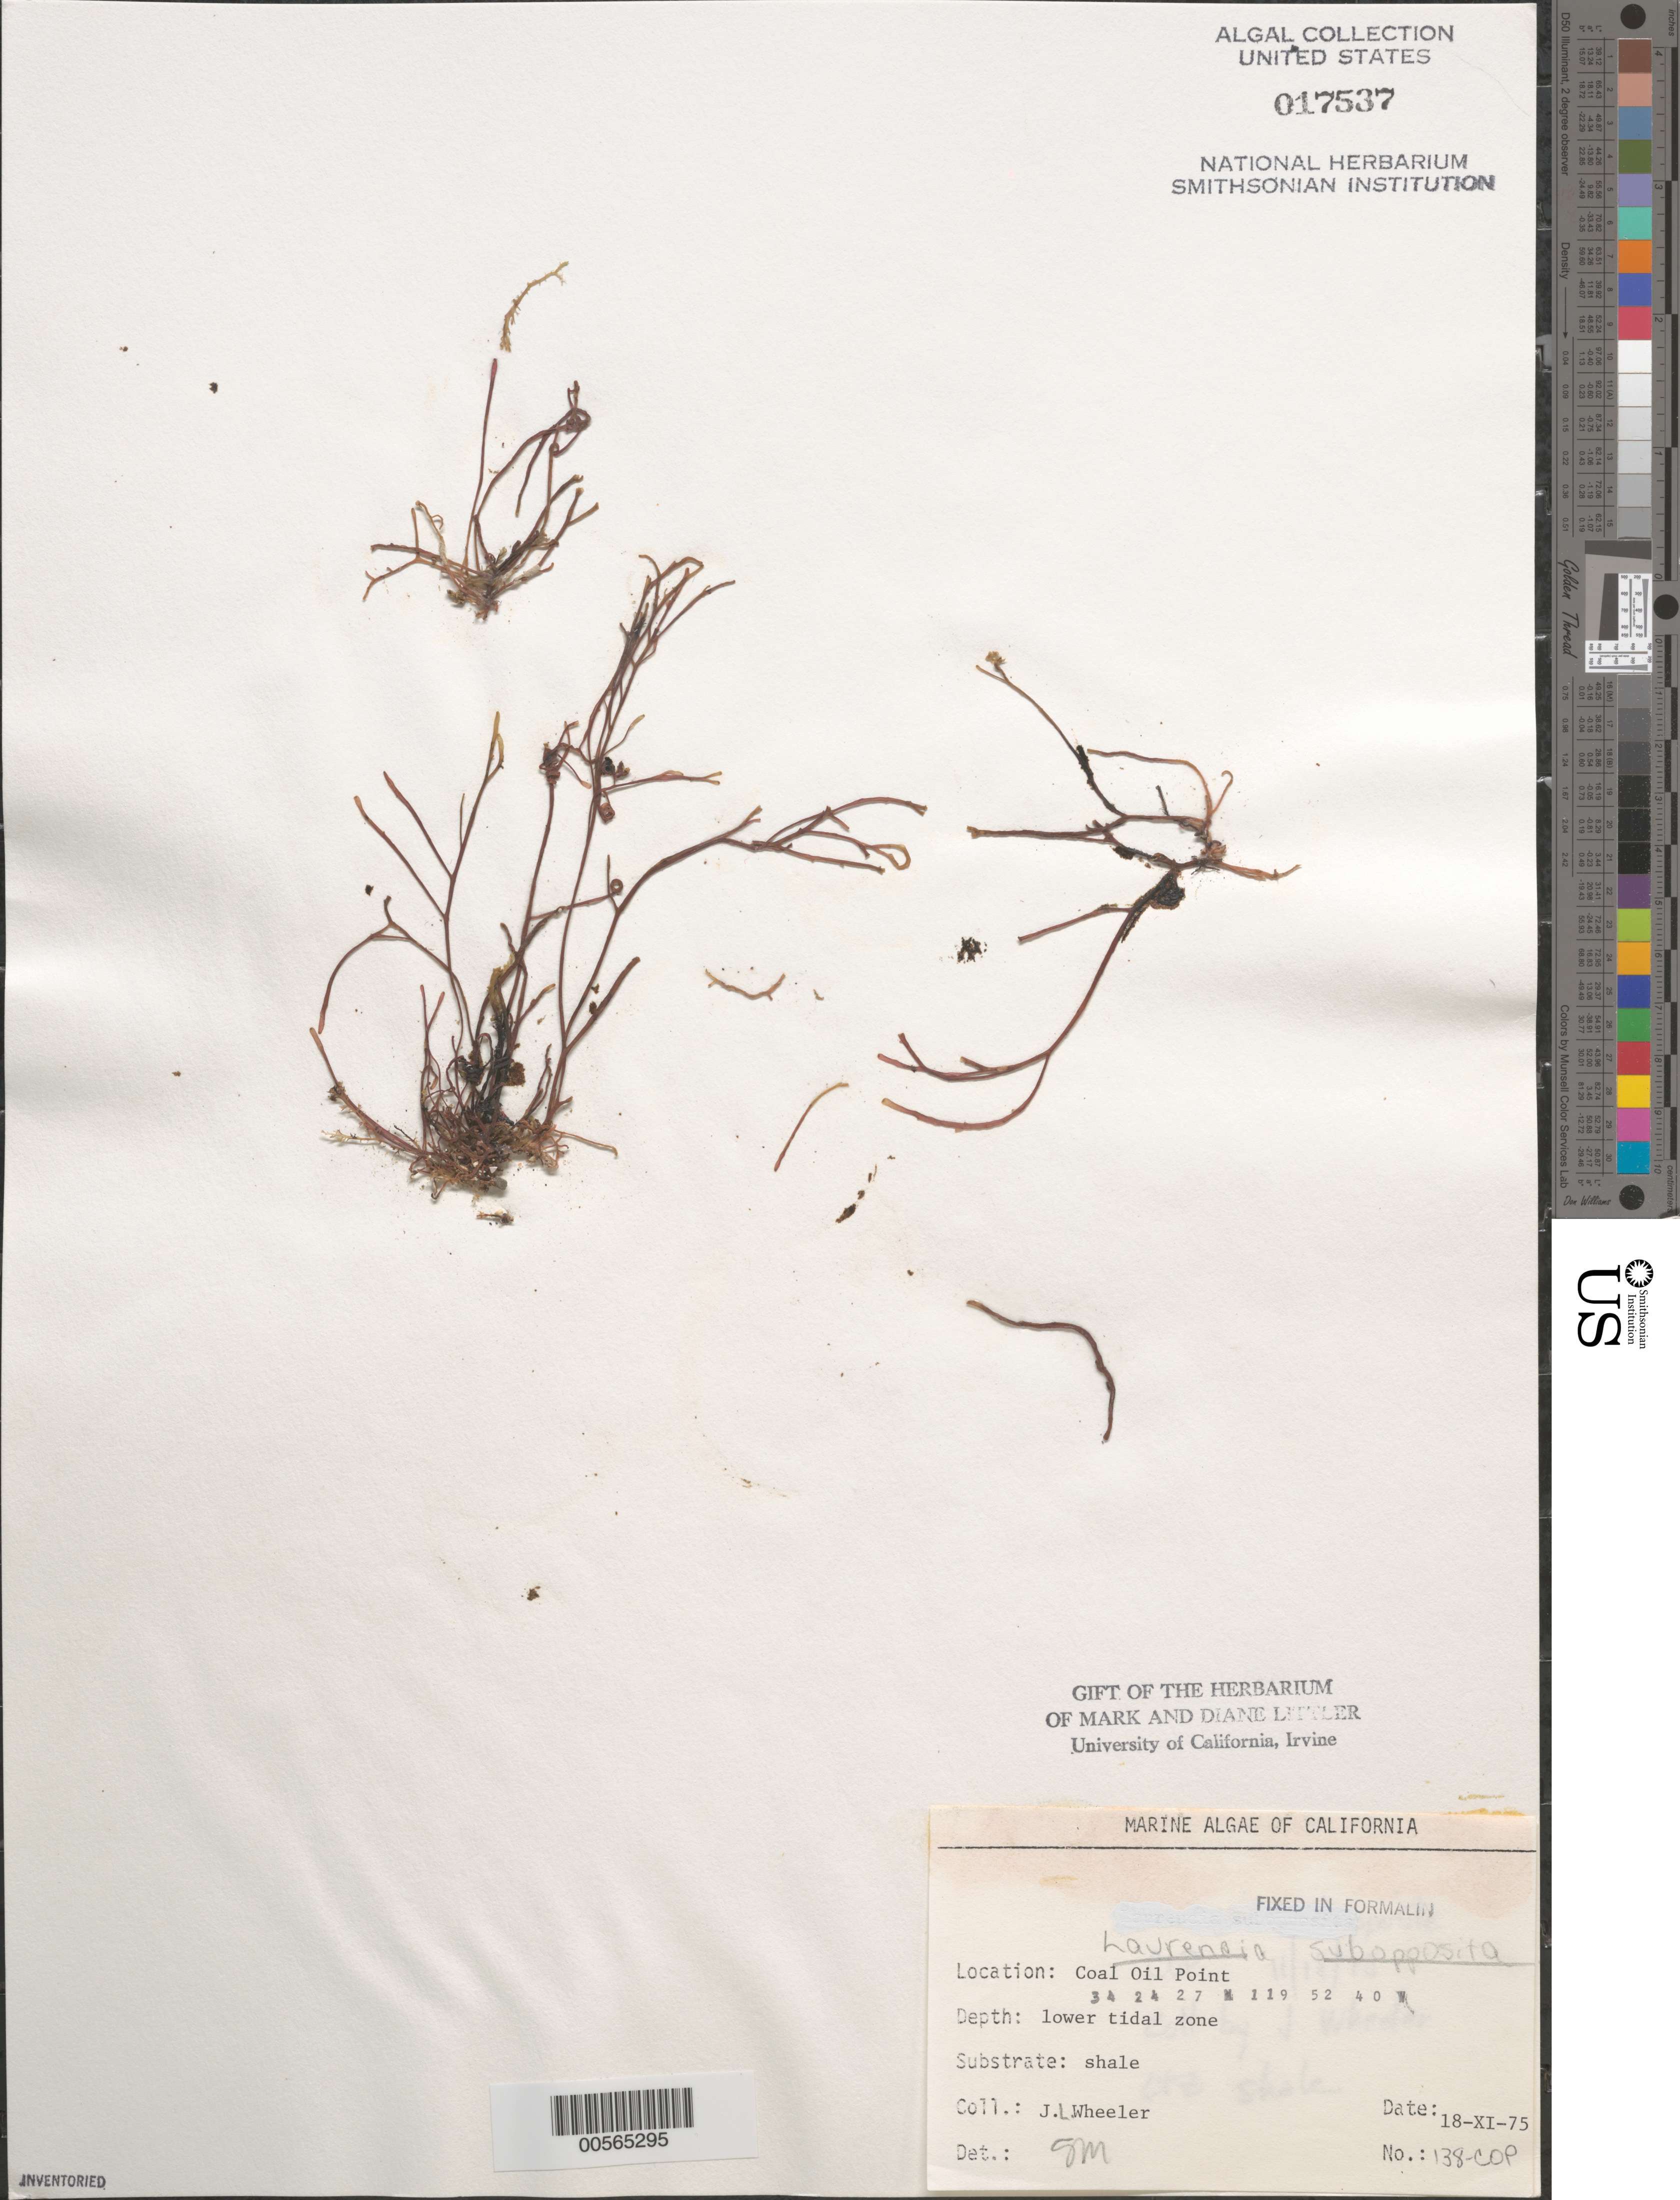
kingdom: Plantae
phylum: Rhodophyta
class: Florideophyceae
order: Ceramiales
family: Rhodomelaceae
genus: Laurencia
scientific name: Laurencia subopposita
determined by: Murray, S. N.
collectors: J. L. Wheeler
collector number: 138-cop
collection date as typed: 18 Nov 1975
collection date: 1975-11-18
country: United States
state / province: California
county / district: Santa Barbara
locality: Coal Oil Point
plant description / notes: BLM-SOCALBIGHT Rocky Intertidal Survey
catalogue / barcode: US 17537